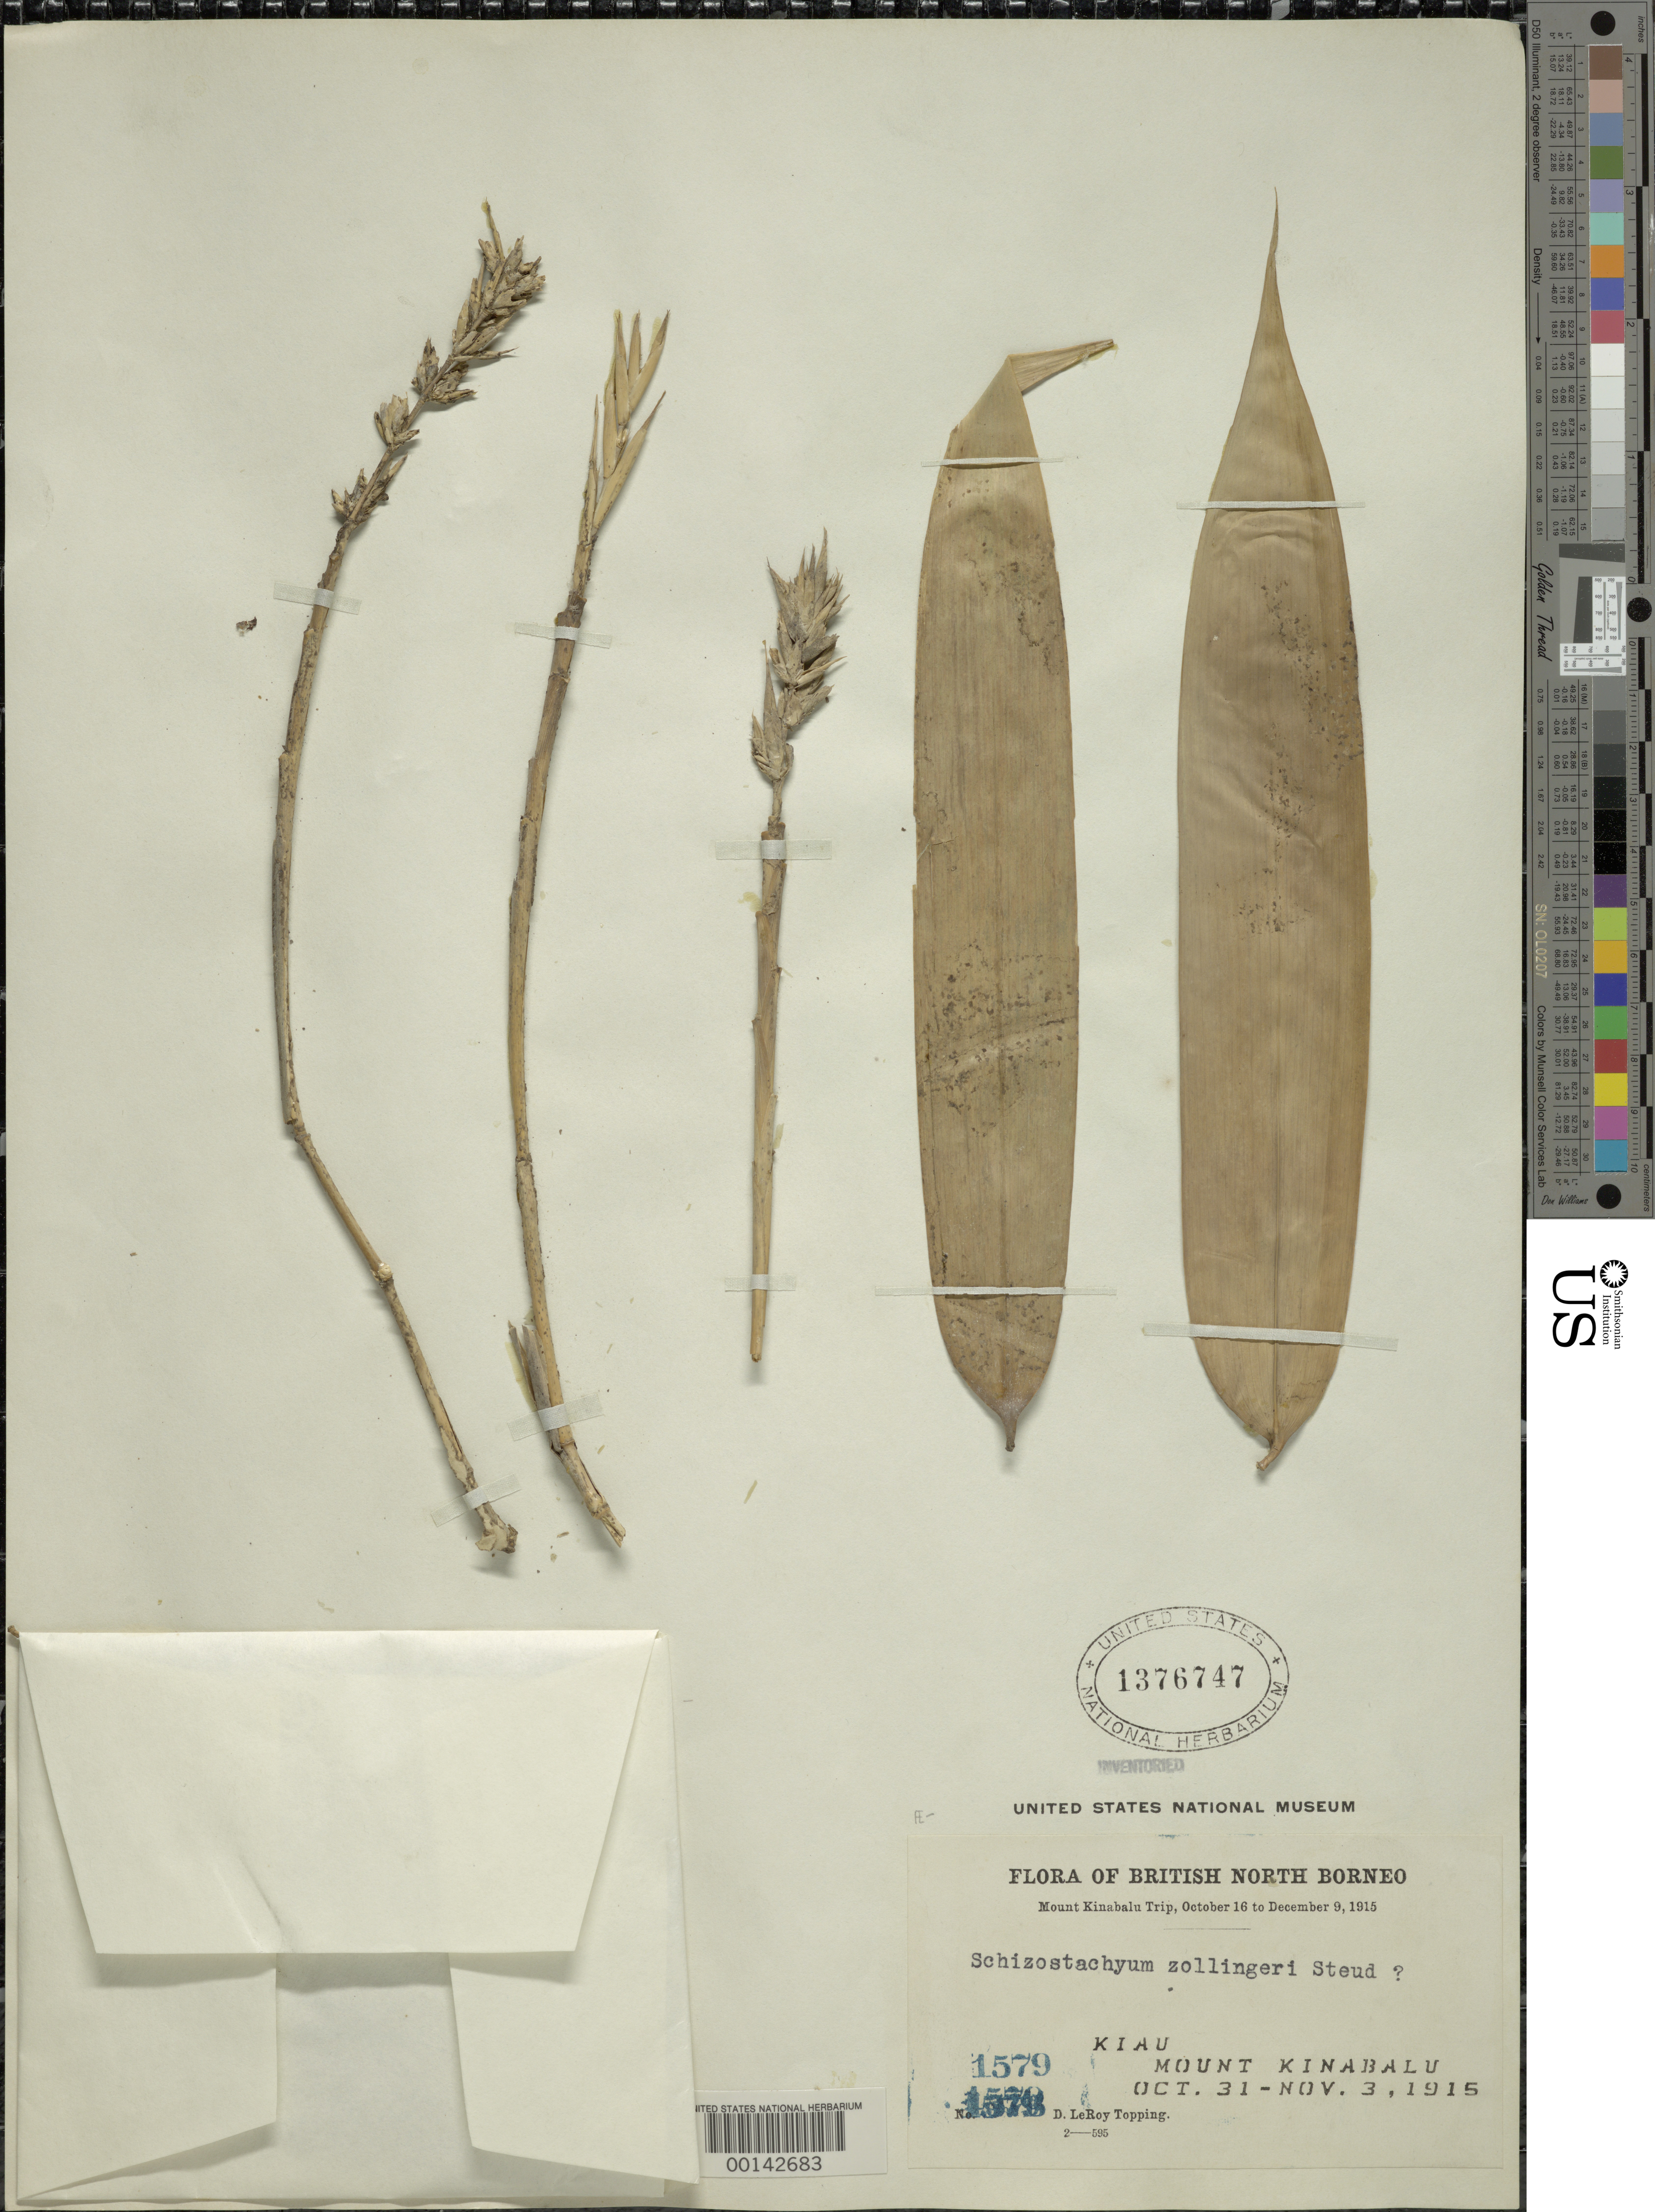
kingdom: Plantae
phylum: Tracheophyta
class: Liliopsida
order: Poales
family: Poaceae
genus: Schizostachyum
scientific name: Schizostachyum zollingeri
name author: Steud.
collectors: D. L. Topping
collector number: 1579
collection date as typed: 31 Oct 1915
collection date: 1915-10-31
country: Malaysia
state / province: Sabah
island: Borneo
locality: Kiau, mt. kinabalu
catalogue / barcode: US 1376747